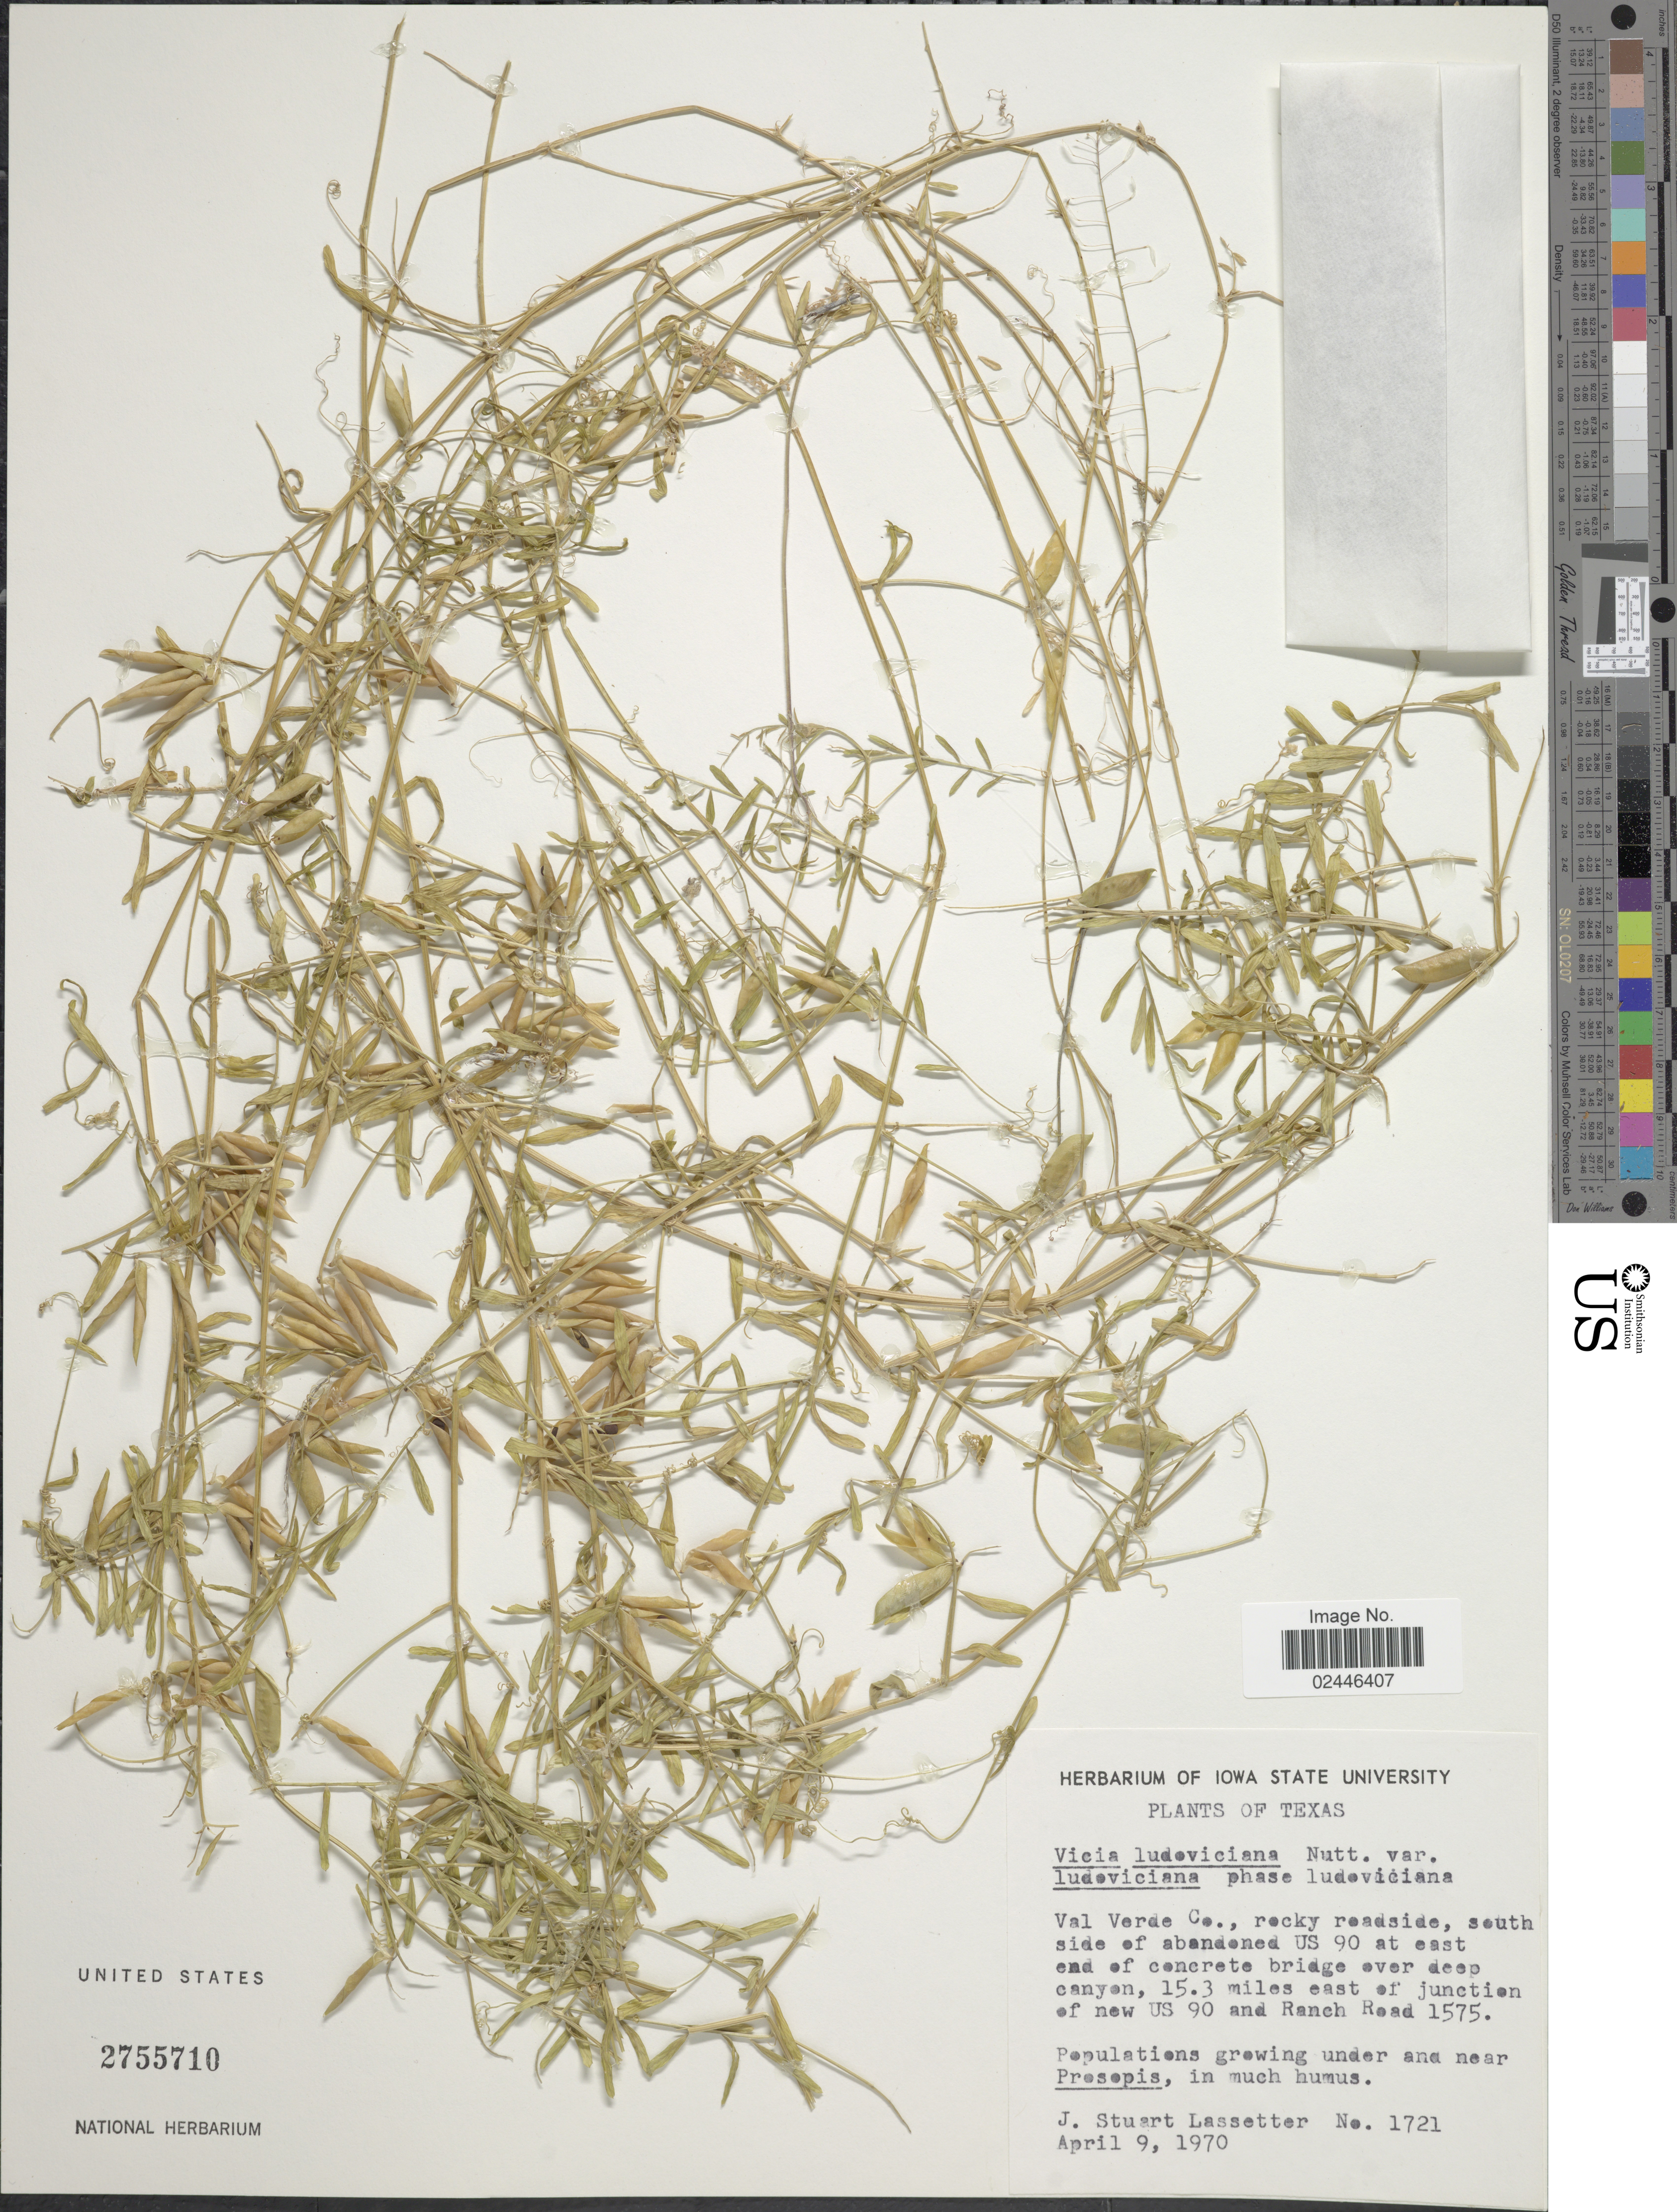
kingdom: Plantae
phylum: Tracheophyta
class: Magnoliopsida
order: Fabales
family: Fabaceae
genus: Vicia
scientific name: Vicia ludoviciana var. ludoviciana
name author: Nutt. ex Torr. & A. Gray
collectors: J. Lassetter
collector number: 1721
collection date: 1970-04-09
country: United States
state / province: Texas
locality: Val Verde Co., rocky roadside, south side of abandoned US 90 at east end of concrete bridge over deep canyon, 15.3 miles east of junction of new US 90 and Ranch Road 1575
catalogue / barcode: US 2755710